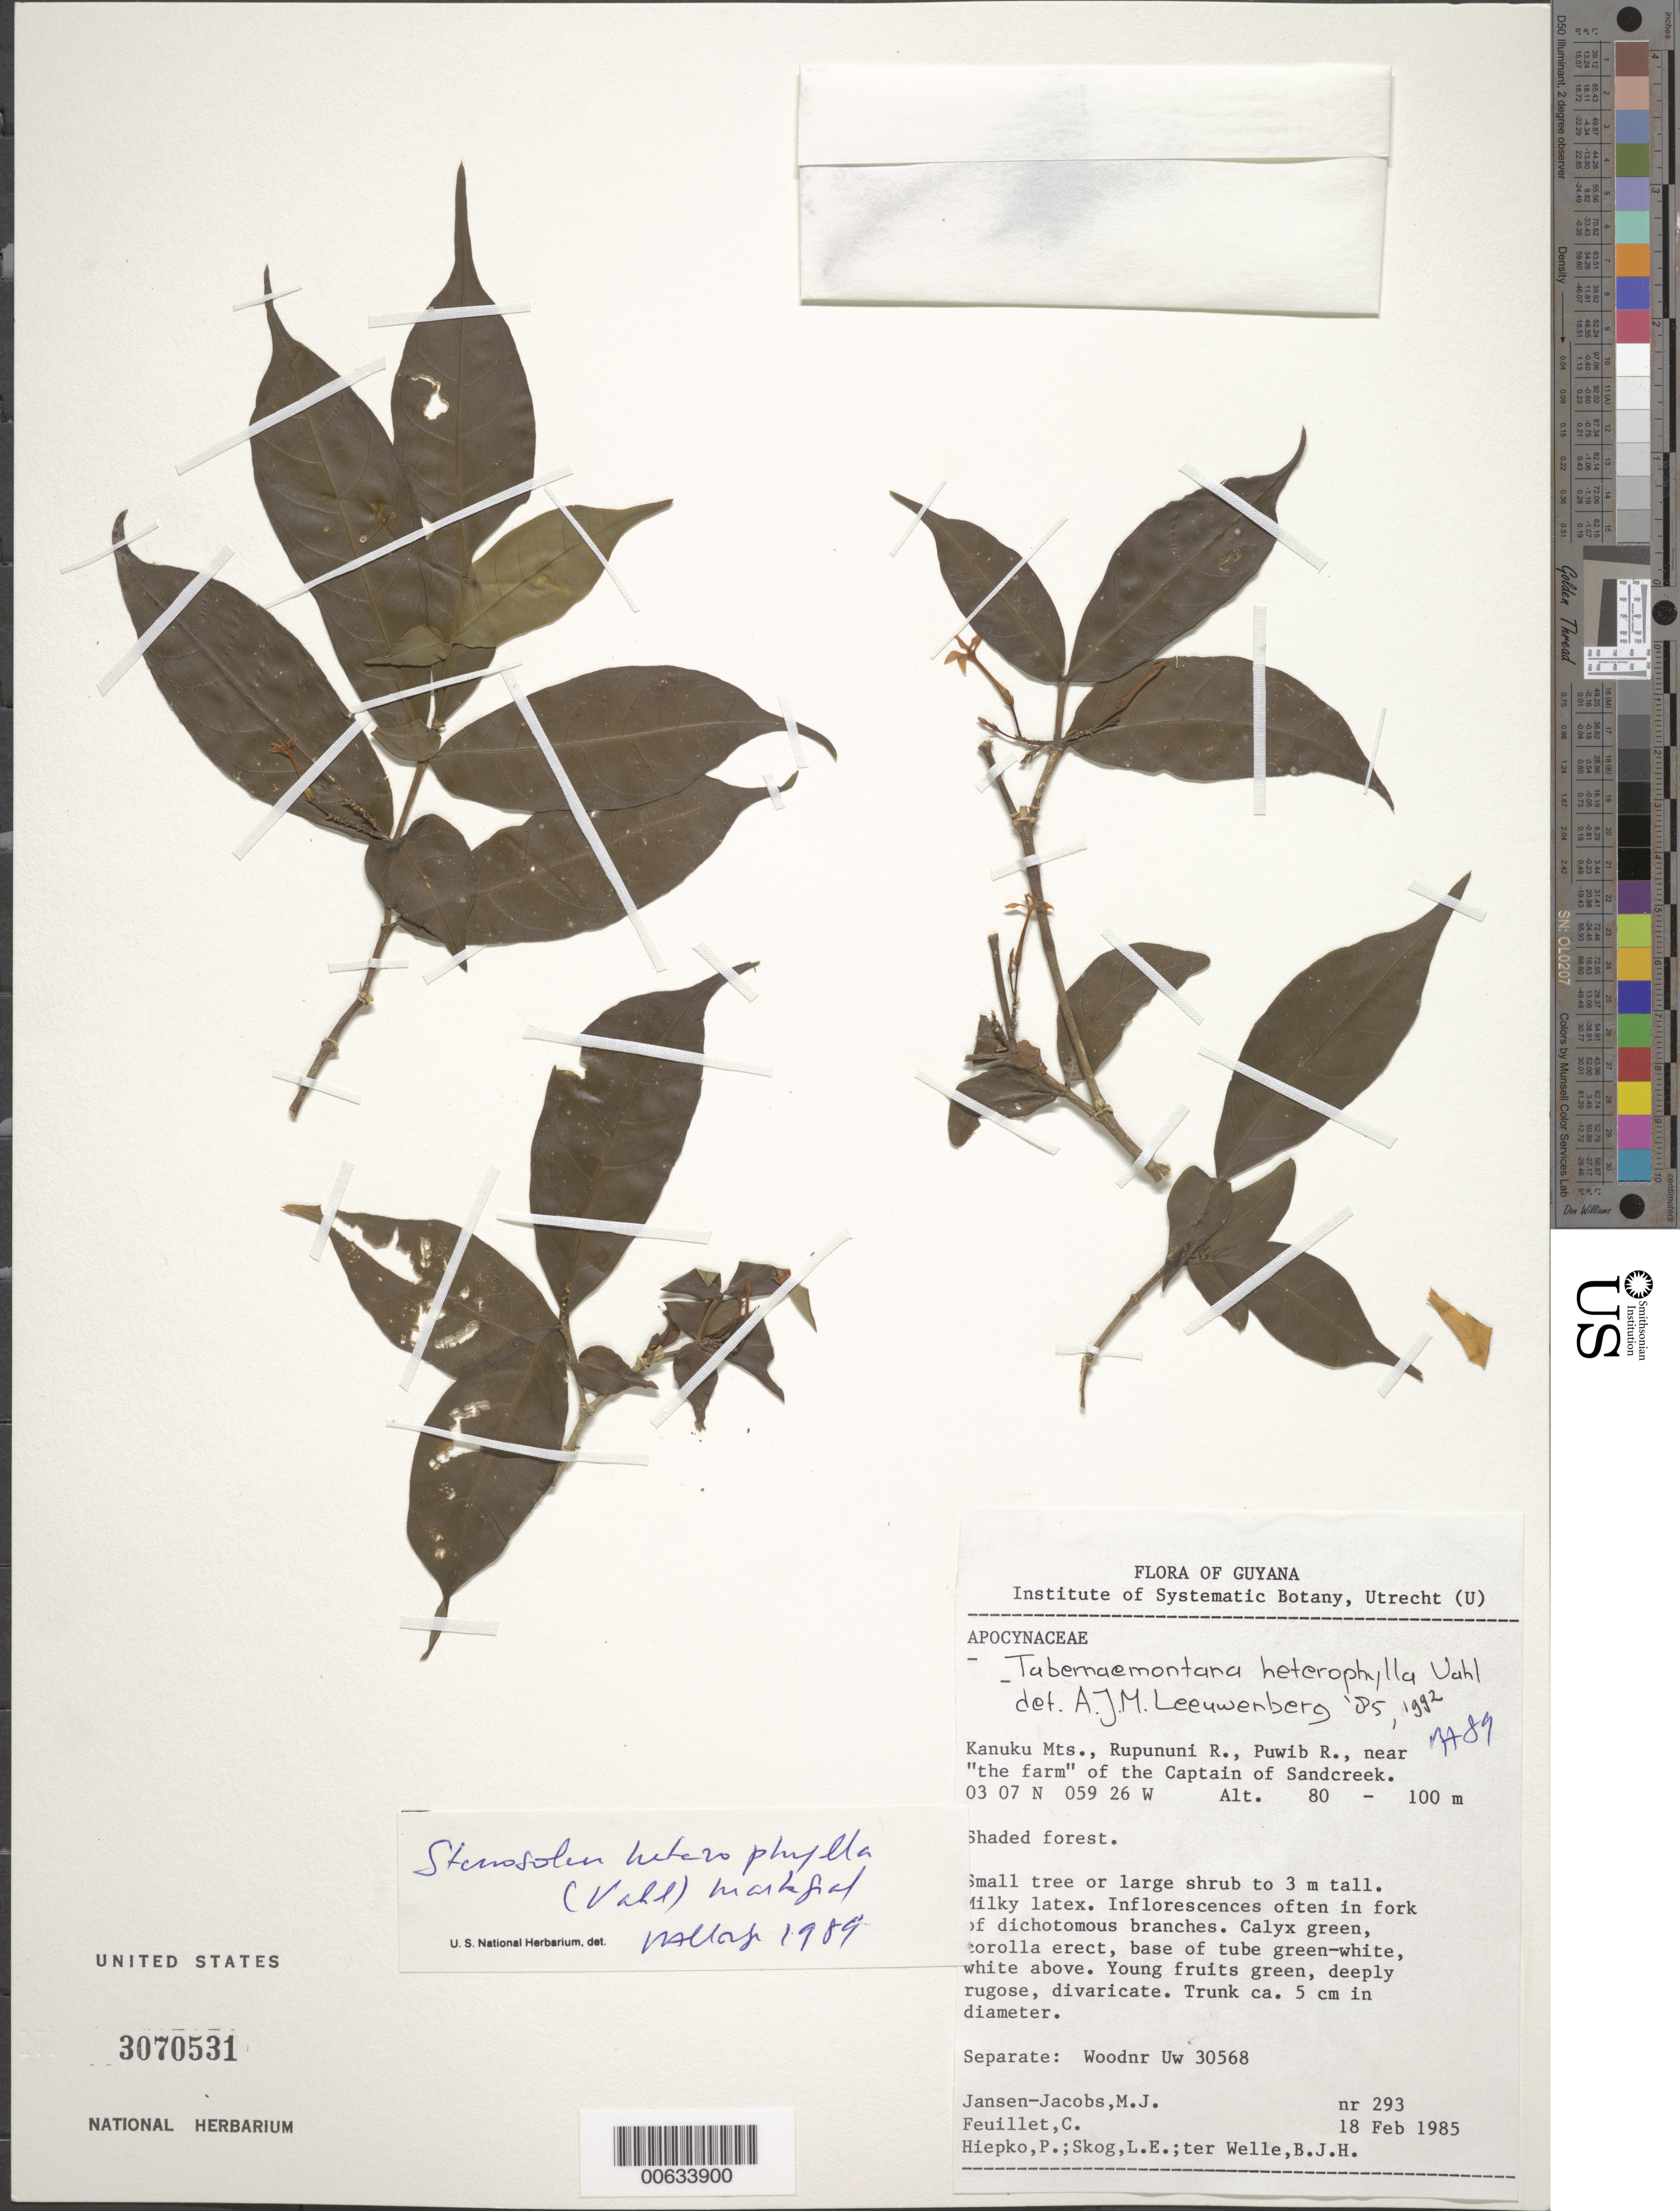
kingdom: Plantae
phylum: Tracheophyta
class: Magnoliopsida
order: Gentianales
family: Apocynaceae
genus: Tabernaemontana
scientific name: Tabernaemontana heterophylla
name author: Vahl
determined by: Leeuwenberg, A. J. M.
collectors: M. J. Jansen-Jacobs, C. Feuillet, P. H. Hiepko, L. E. Skog & B. Welle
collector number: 293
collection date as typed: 18-Feb-85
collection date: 1985-02-18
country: Guyana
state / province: U. Takutu-U. Essequibo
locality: Kanuku Mts., Rupununi R., Puwib R. near "the farm" of the Captain of Sandcreek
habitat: Shaded forest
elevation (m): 80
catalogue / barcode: US 3070531